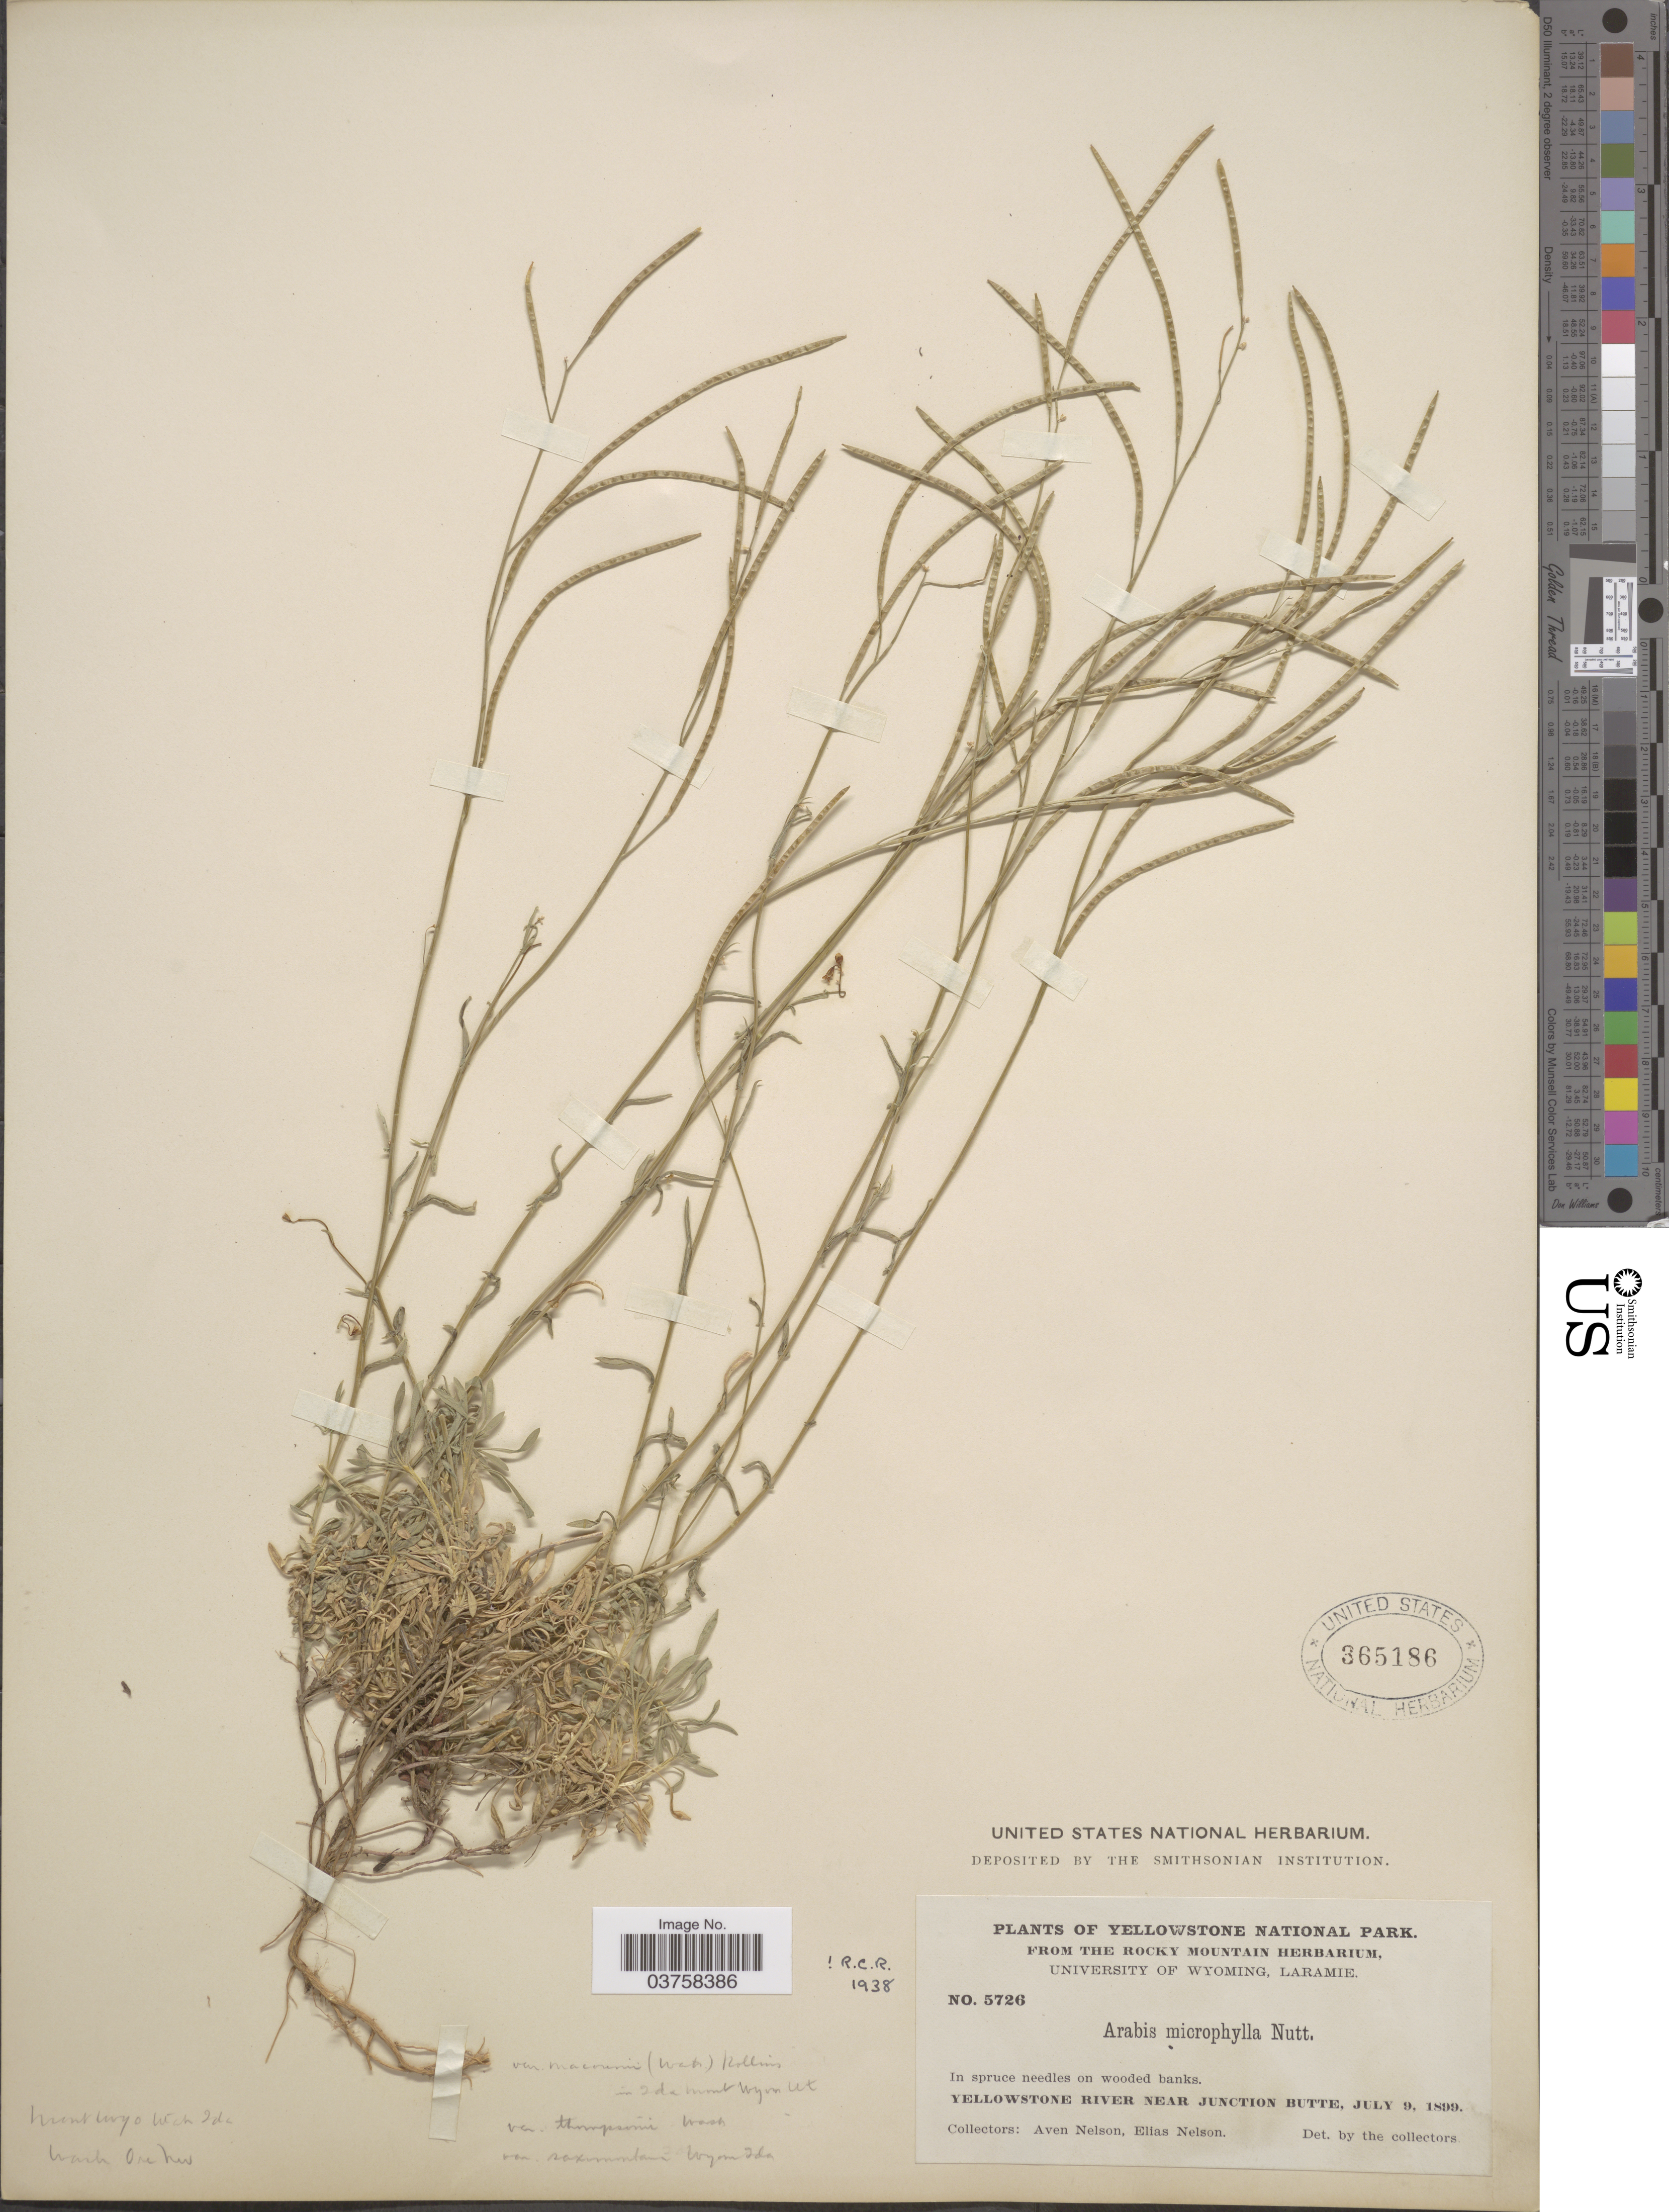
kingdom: Plantae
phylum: Tracheophyta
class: Magnoliopsida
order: Brassicales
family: Brassicaceae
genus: Arabis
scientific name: Arabis microphylla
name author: Nutt.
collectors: A. Nelson & E. Nelson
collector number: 5726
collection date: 1899-07-09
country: United States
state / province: Wyoming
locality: Yellowstone National Park. Yellowstone River near Junction Butte.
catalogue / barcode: US 365186